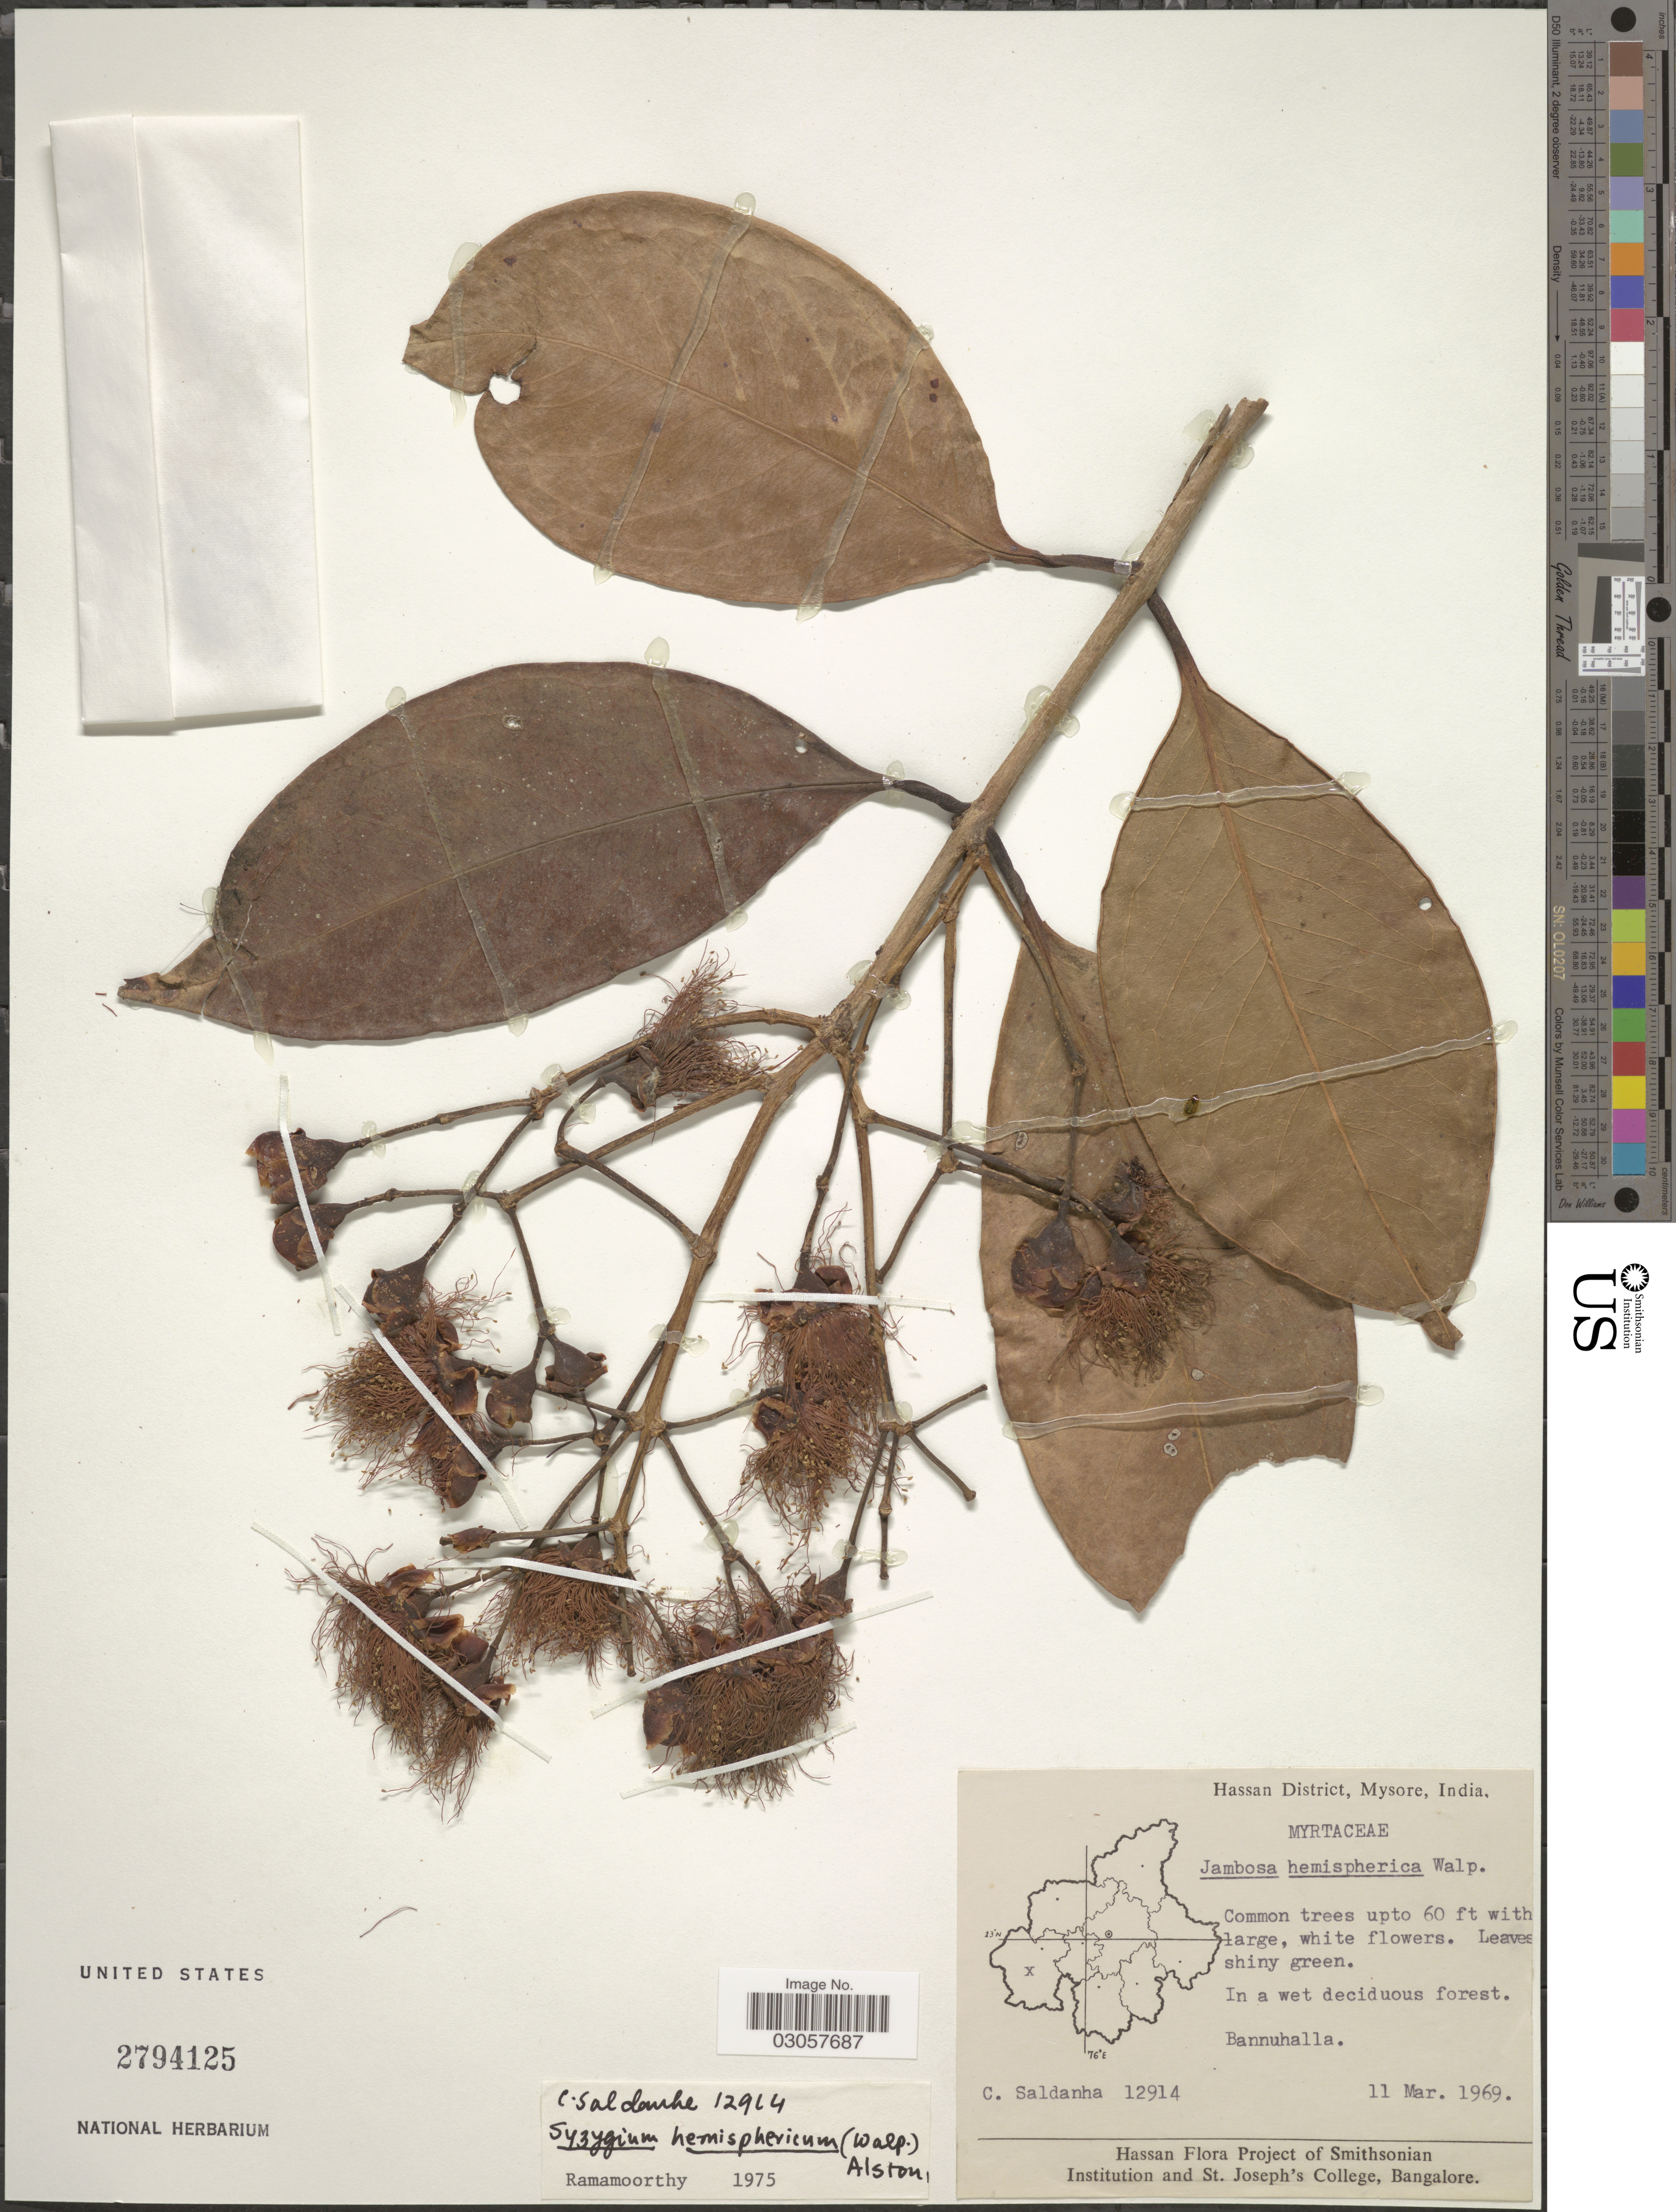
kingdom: Plantae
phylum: Tracheophyta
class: Magnoliopsida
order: Myrtales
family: Myrtaceae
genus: Syzygium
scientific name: Syzygium hemisphericum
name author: (Wight) Alston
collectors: C. Saldanha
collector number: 12914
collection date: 1969-03-11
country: India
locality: Hassan District, Mysore. Bannuhalla.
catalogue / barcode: US 2794125